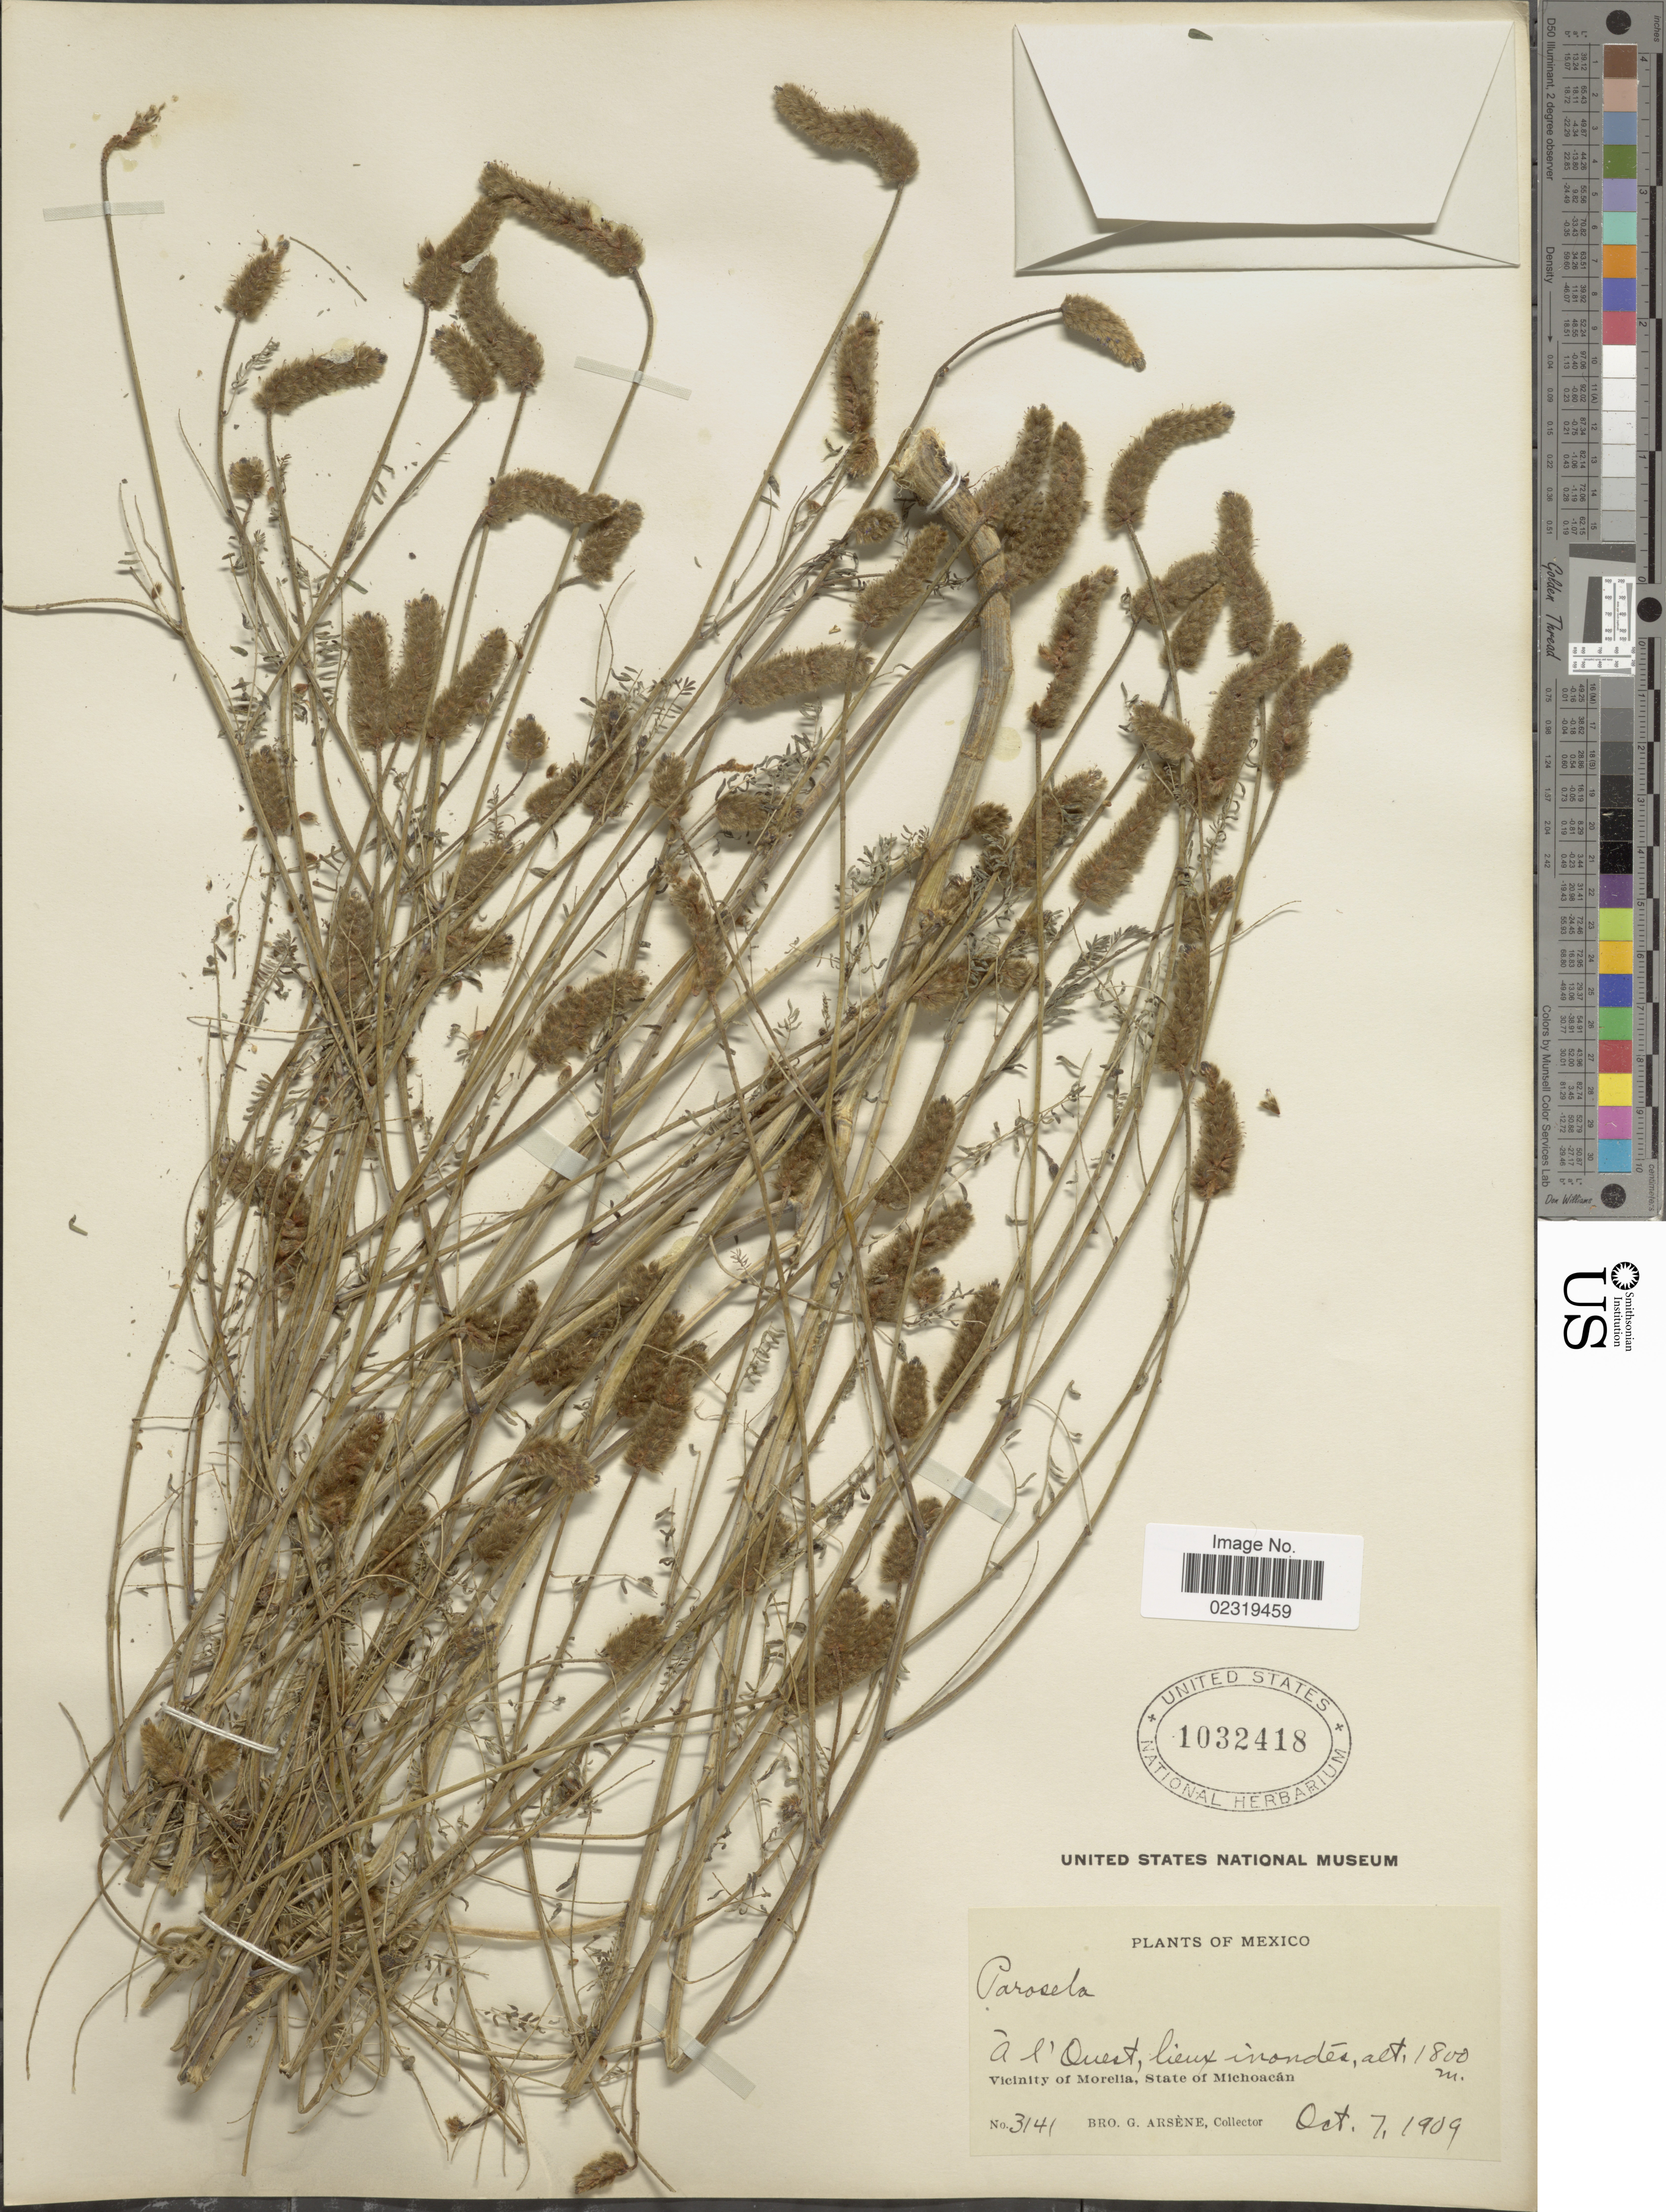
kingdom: Plantae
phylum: Tracheophyta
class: Magnoliopsida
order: Fabales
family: Fabaceae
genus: Dalea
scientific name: Dalea leporina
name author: (Aiton) Bullock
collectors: Bro. G. Arsène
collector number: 3141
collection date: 1909-10-07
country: Mexico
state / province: Michoacán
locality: À l'Ouest, lieux inondés, Vicinity of Morelia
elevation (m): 1800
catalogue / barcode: US 1032418